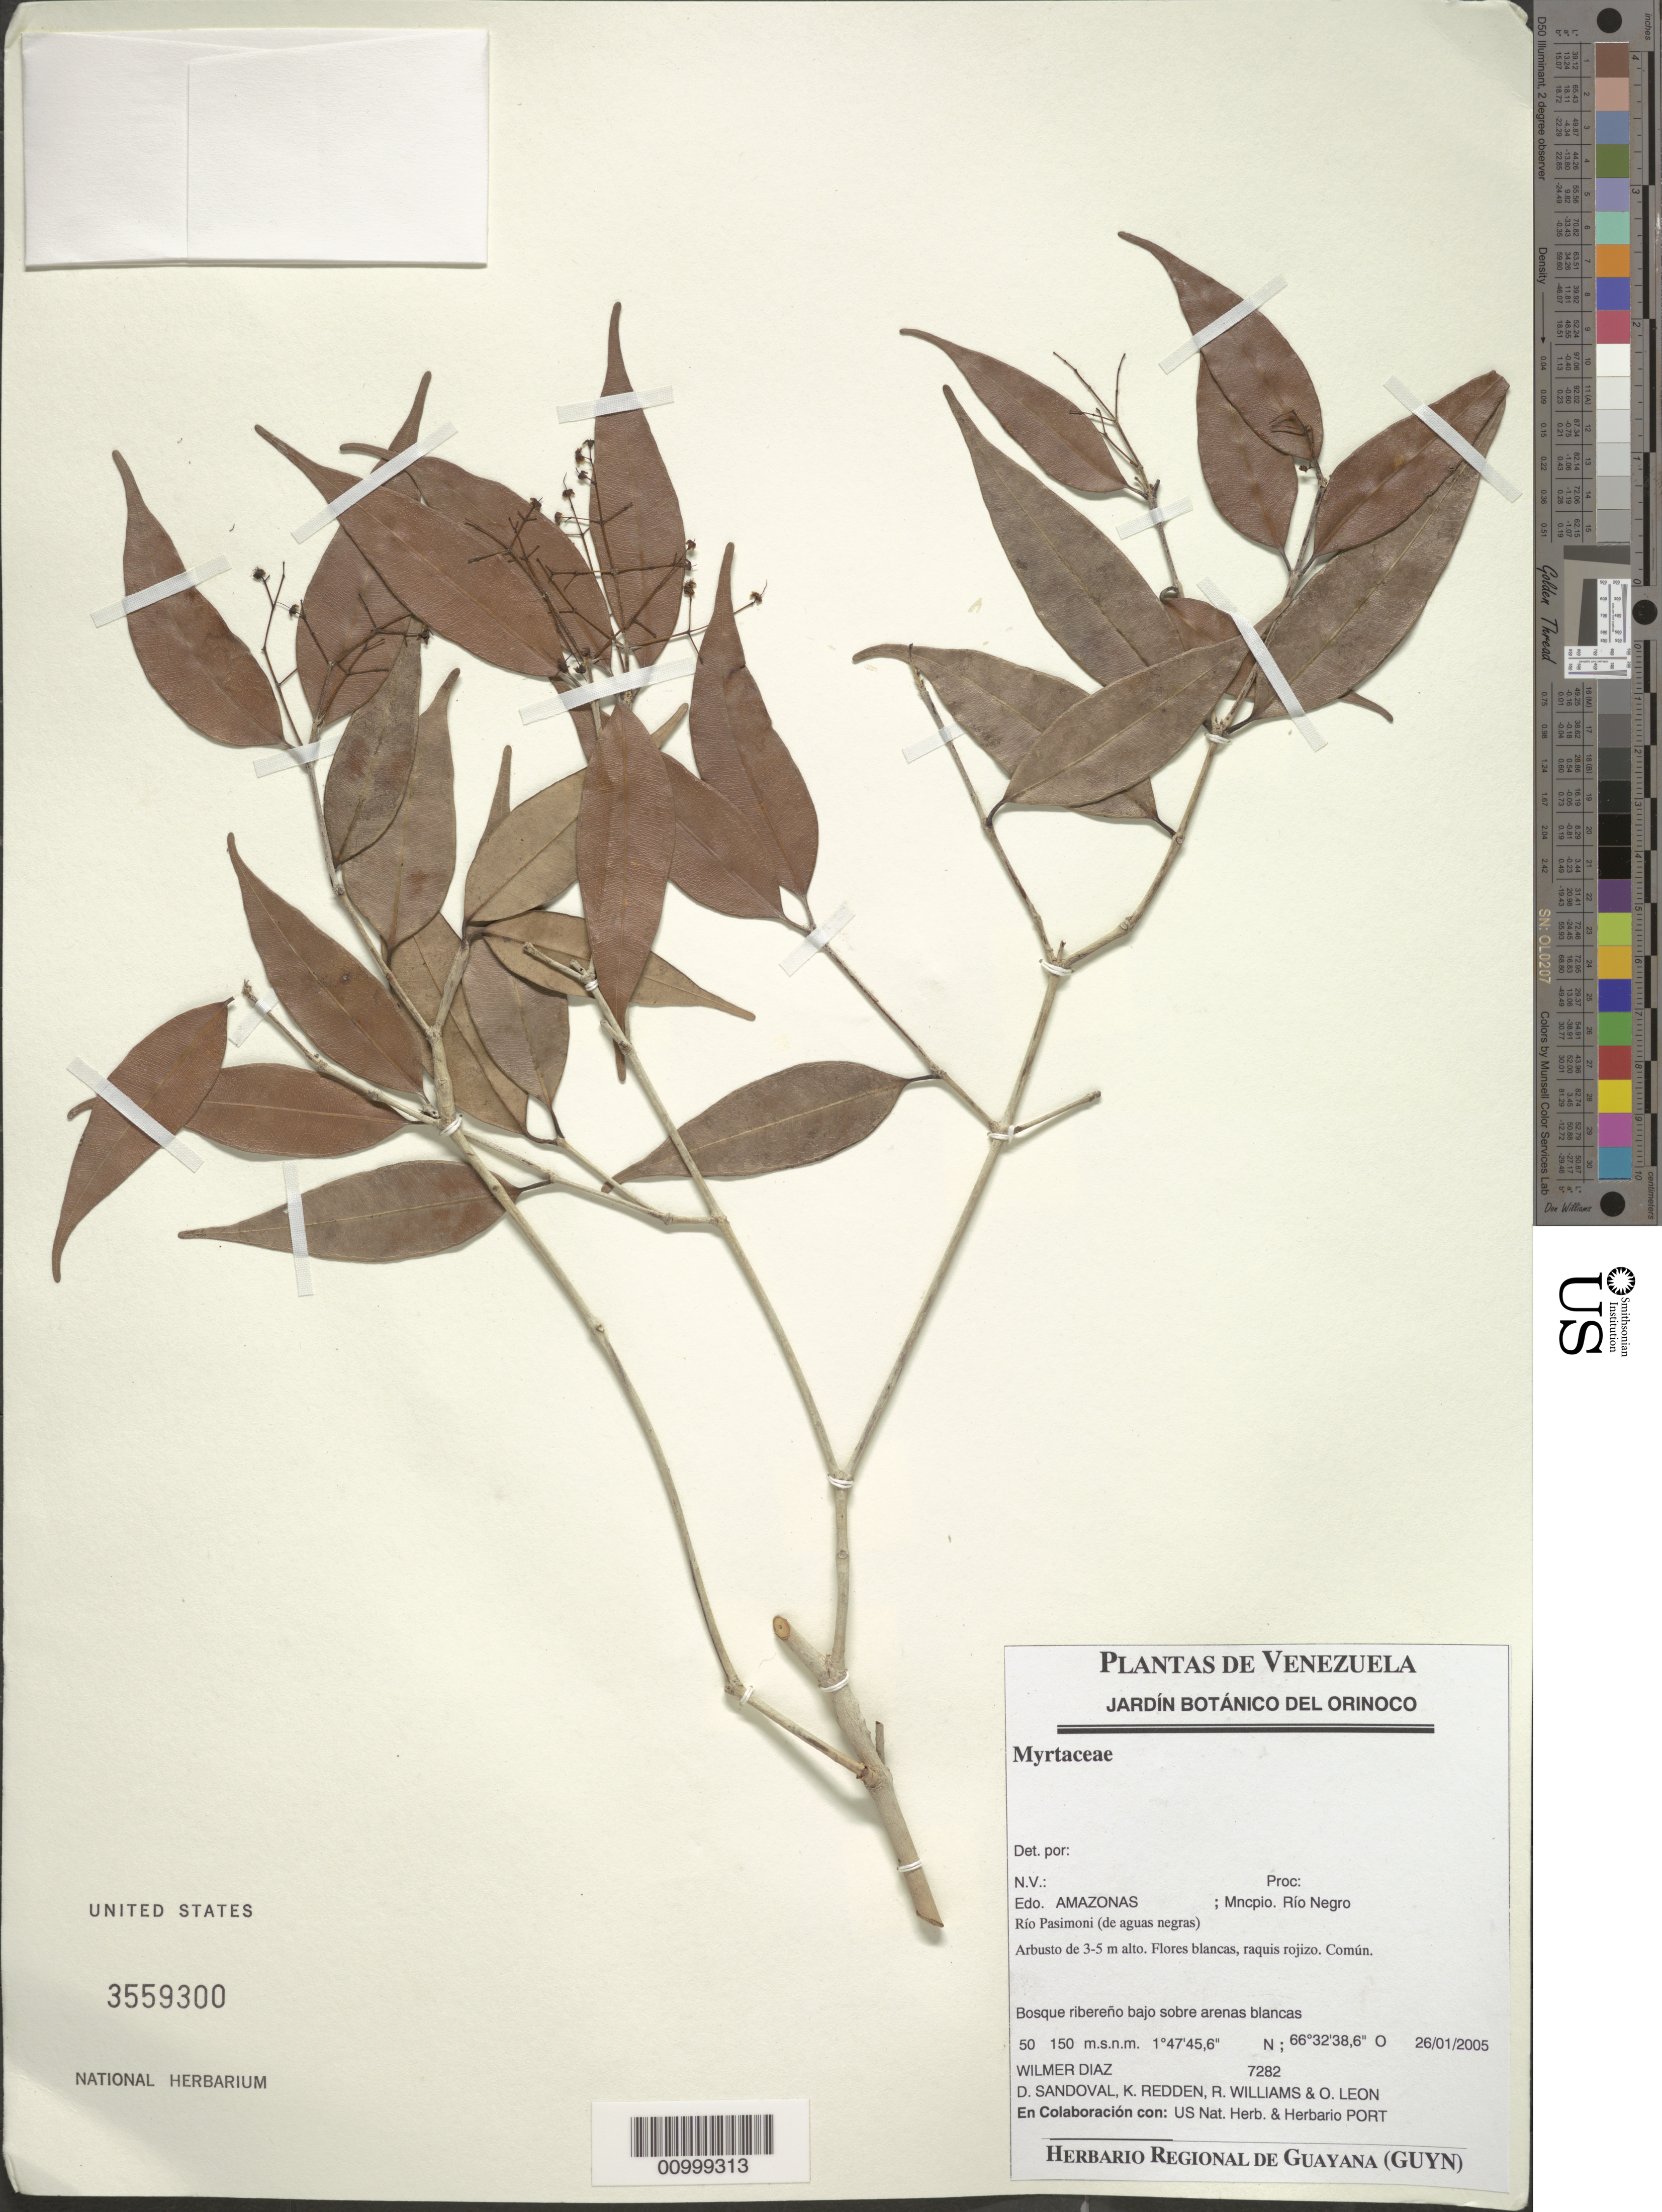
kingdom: Plantae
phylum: Tracheophyta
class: Magnoliopsida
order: Myrtales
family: Myrtaceae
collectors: W. Díaz P., D. Sandoval, K. M. Redden, R. Williams & O. León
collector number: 7282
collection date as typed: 26-Jan-05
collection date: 2005-01-26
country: Venezuela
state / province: Amazonas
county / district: Río Negro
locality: Rio Pasimoni (de aguas negras)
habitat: Bosque ribereno bajo sobre arenas blancas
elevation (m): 50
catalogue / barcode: US 3559300